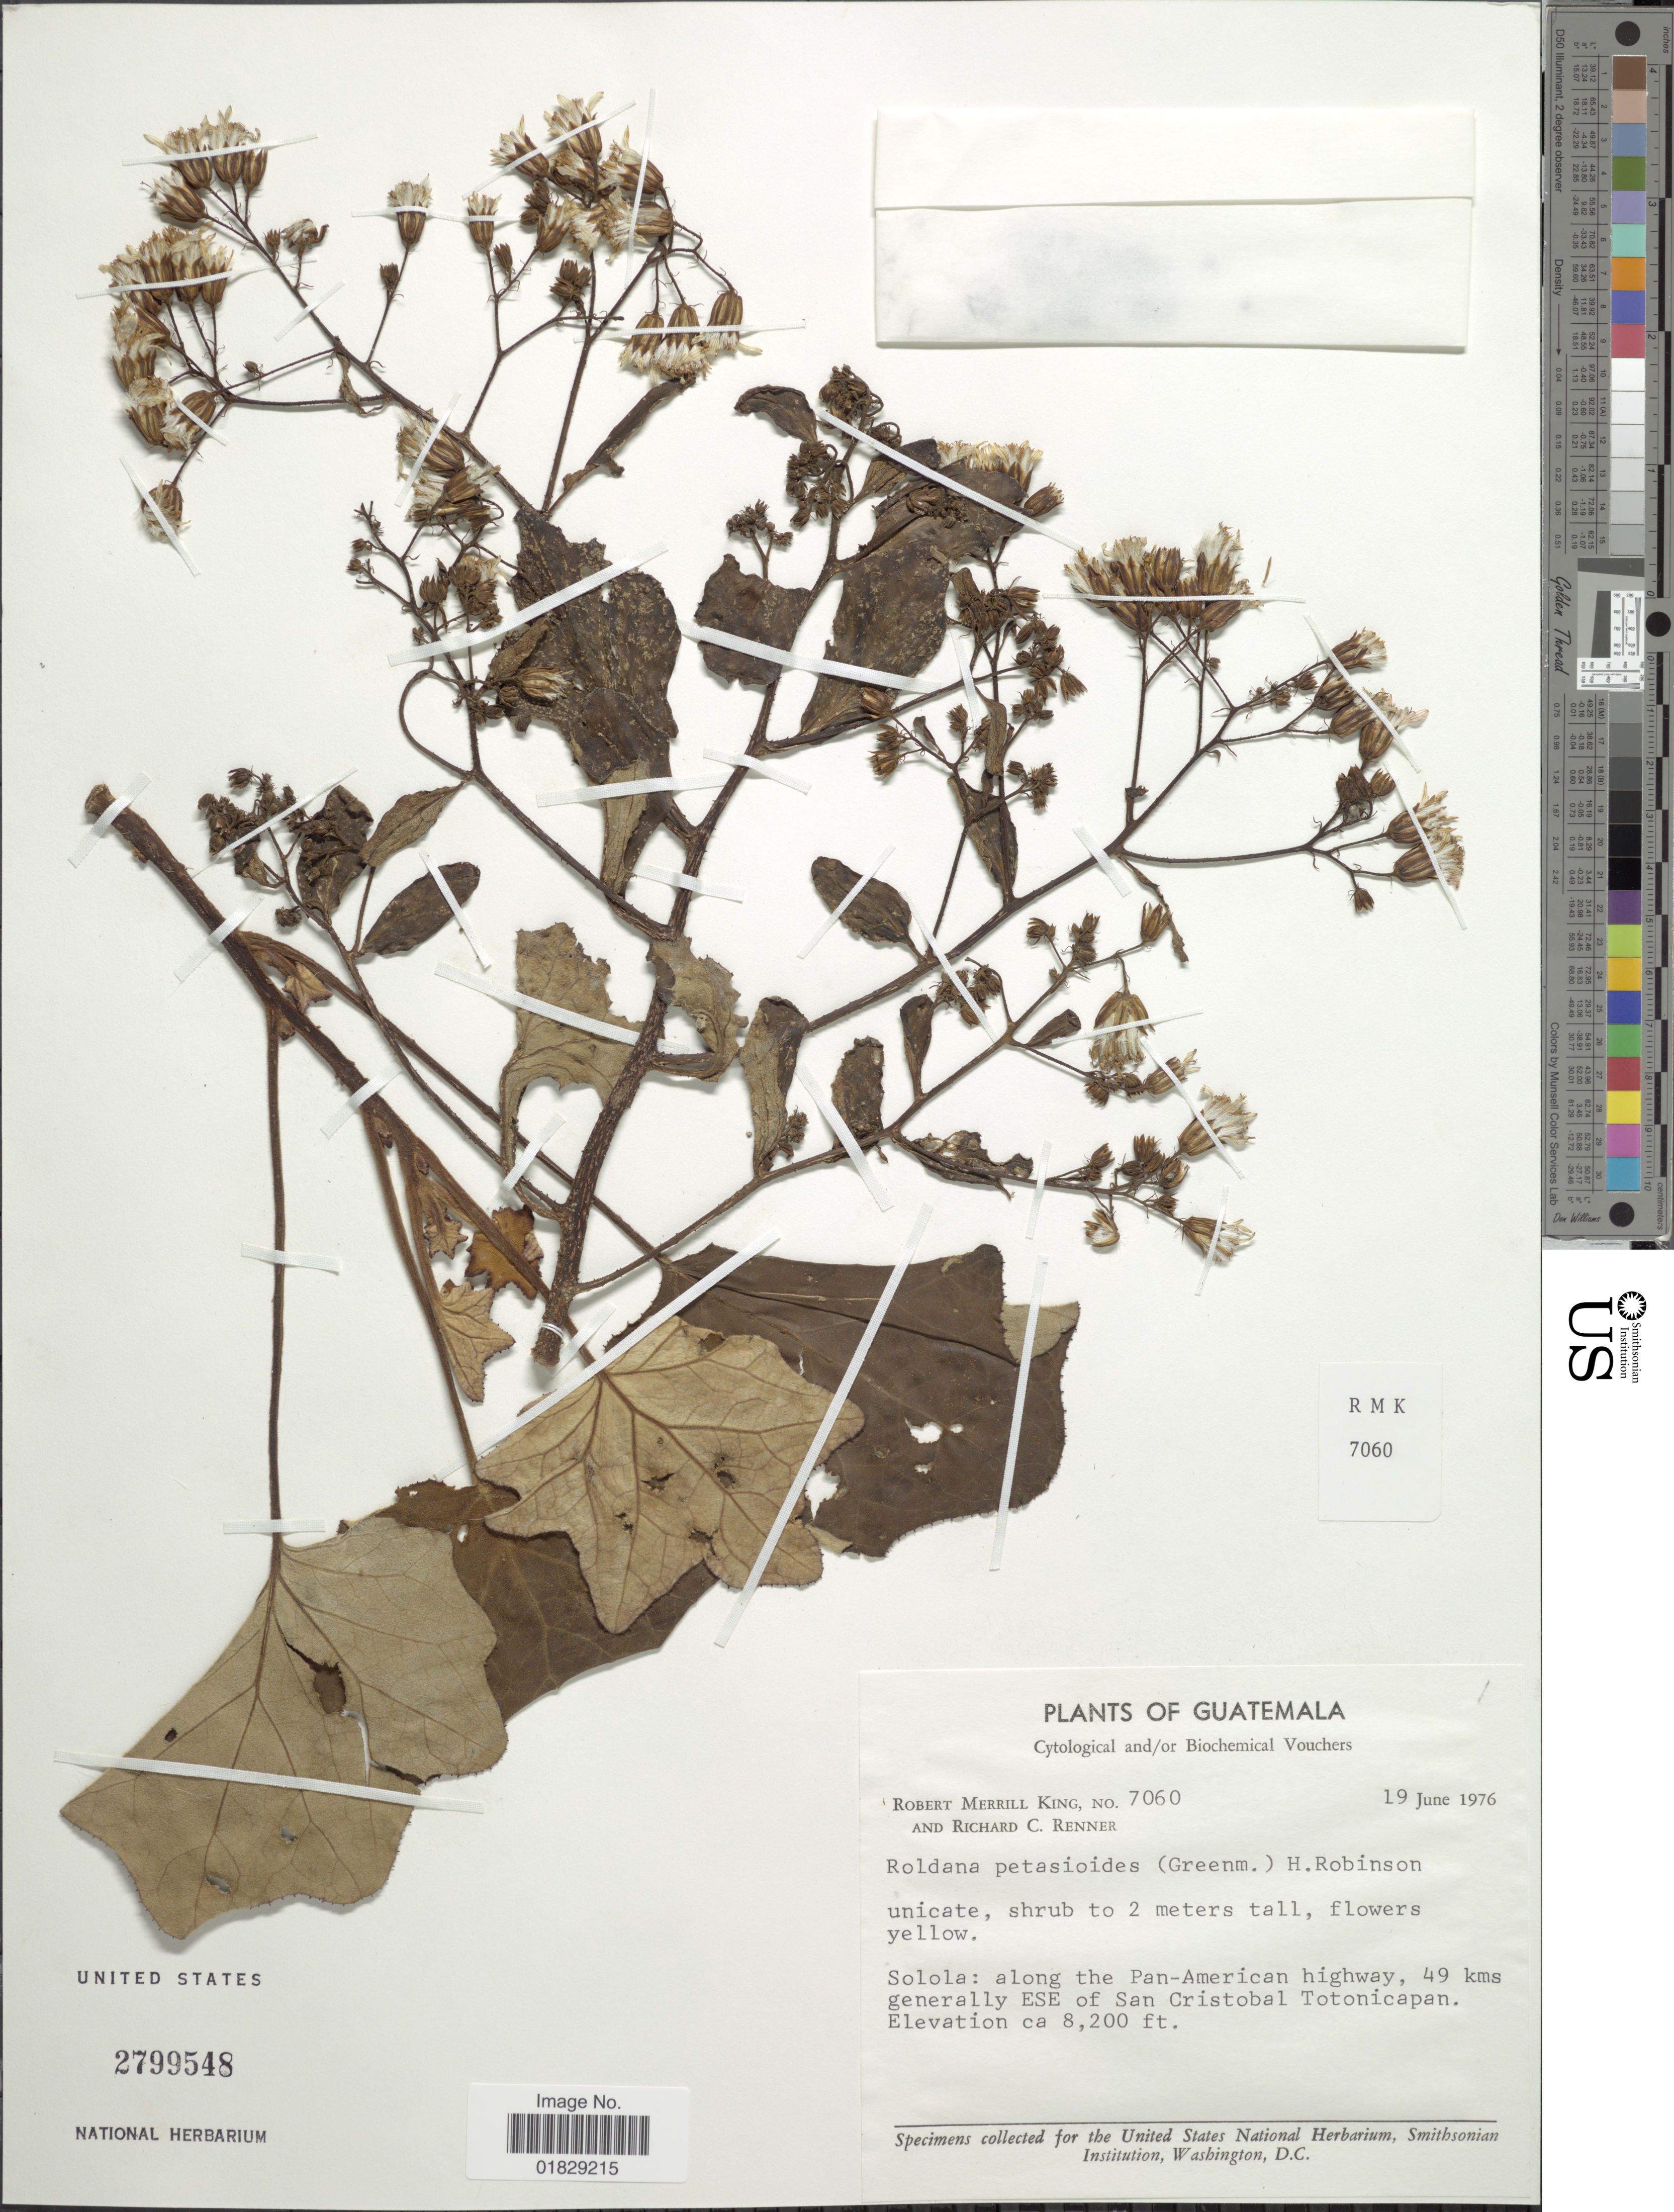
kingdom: Plantae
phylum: Tracheophyta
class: Magnoliopsida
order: Asterales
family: Asteraceae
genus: Roldana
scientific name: Roldana petasitis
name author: (Sims) H. Rob. & Brettell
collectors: R. M. King & R. C. Renner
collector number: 7060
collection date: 1976-06-19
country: Guatemala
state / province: Sololá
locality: Solola: along the Pan-American highway, 49 kms generally ESE of San Cristobal Totonicapan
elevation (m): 2499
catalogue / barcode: US 2799548